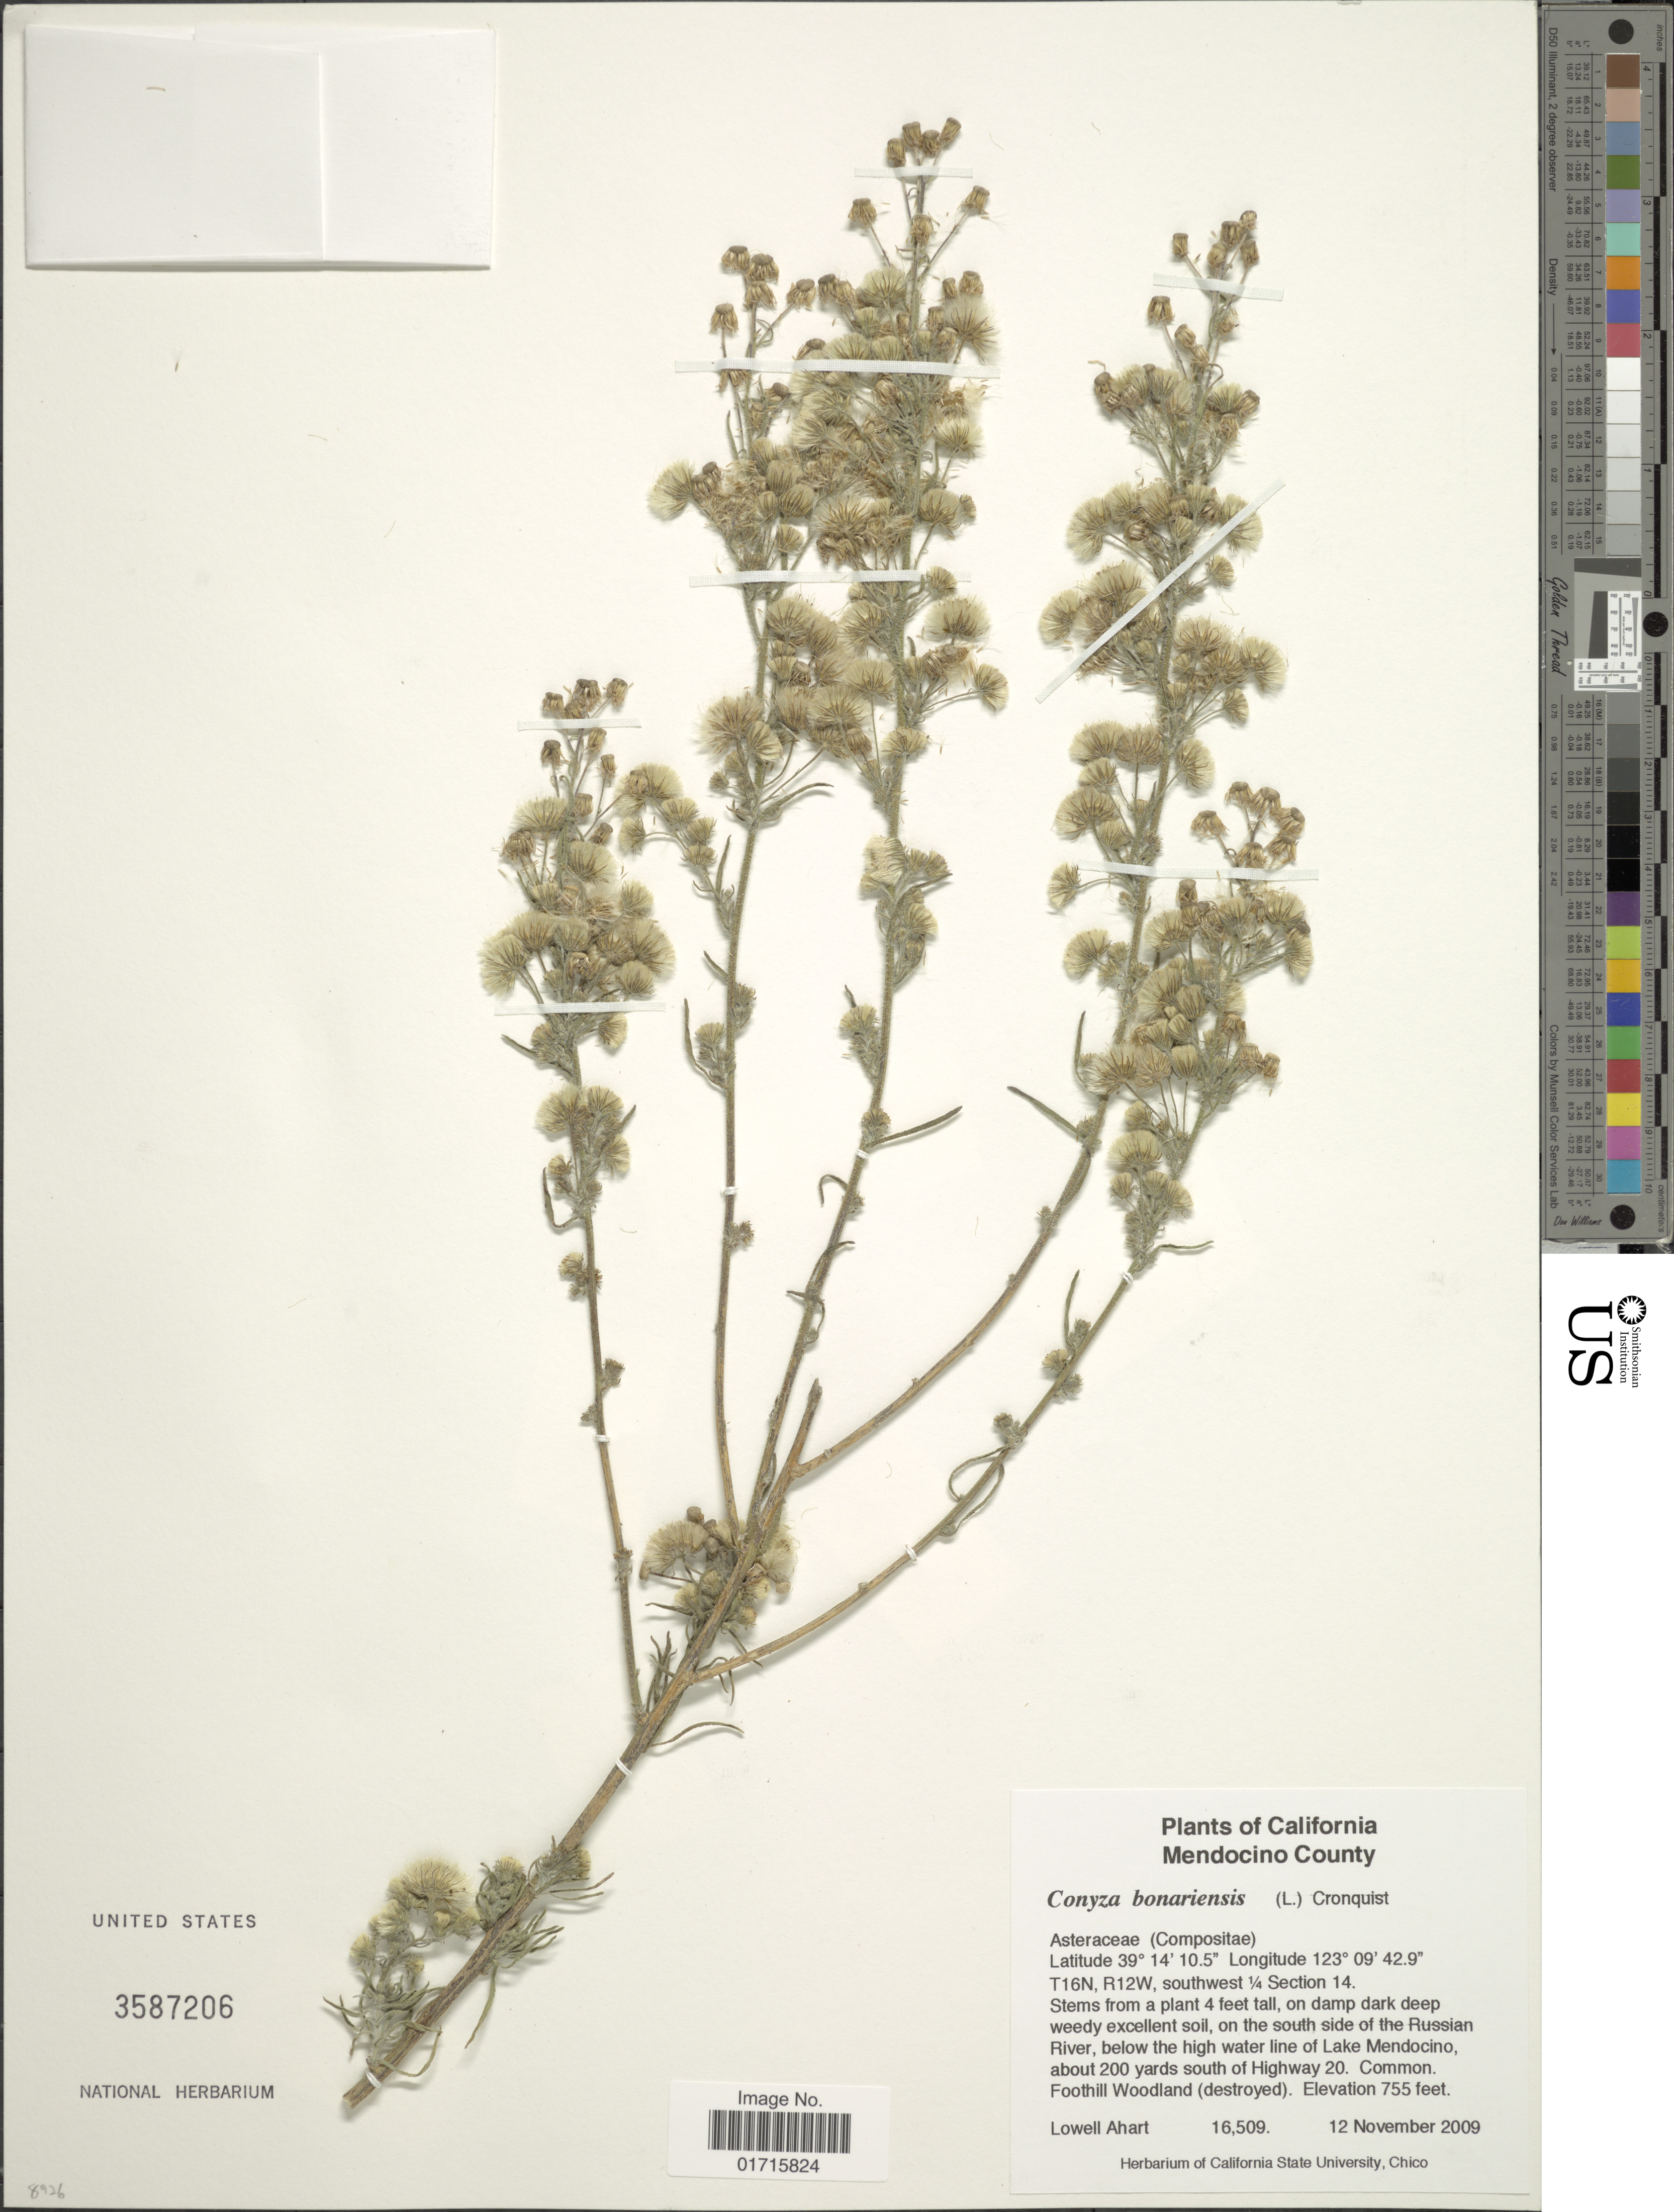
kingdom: Plantae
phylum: Tracheophyta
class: Magnoliopsida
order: Asterales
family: Asteraceae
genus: Conyza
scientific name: Conyza bonariensis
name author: (L.) Cronq.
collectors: L. Ahart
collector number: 16509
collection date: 2009-11-12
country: United States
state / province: California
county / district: Mendocino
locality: Menodcino County. T16N, R12W, southwest 1/4 Section 14. on the south side of the Russian River, below the high water line of Lake Mendocino, about 200 yards south of Highway 20. Foothill Woodland (destroyed)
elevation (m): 230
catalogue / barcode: US 3587206